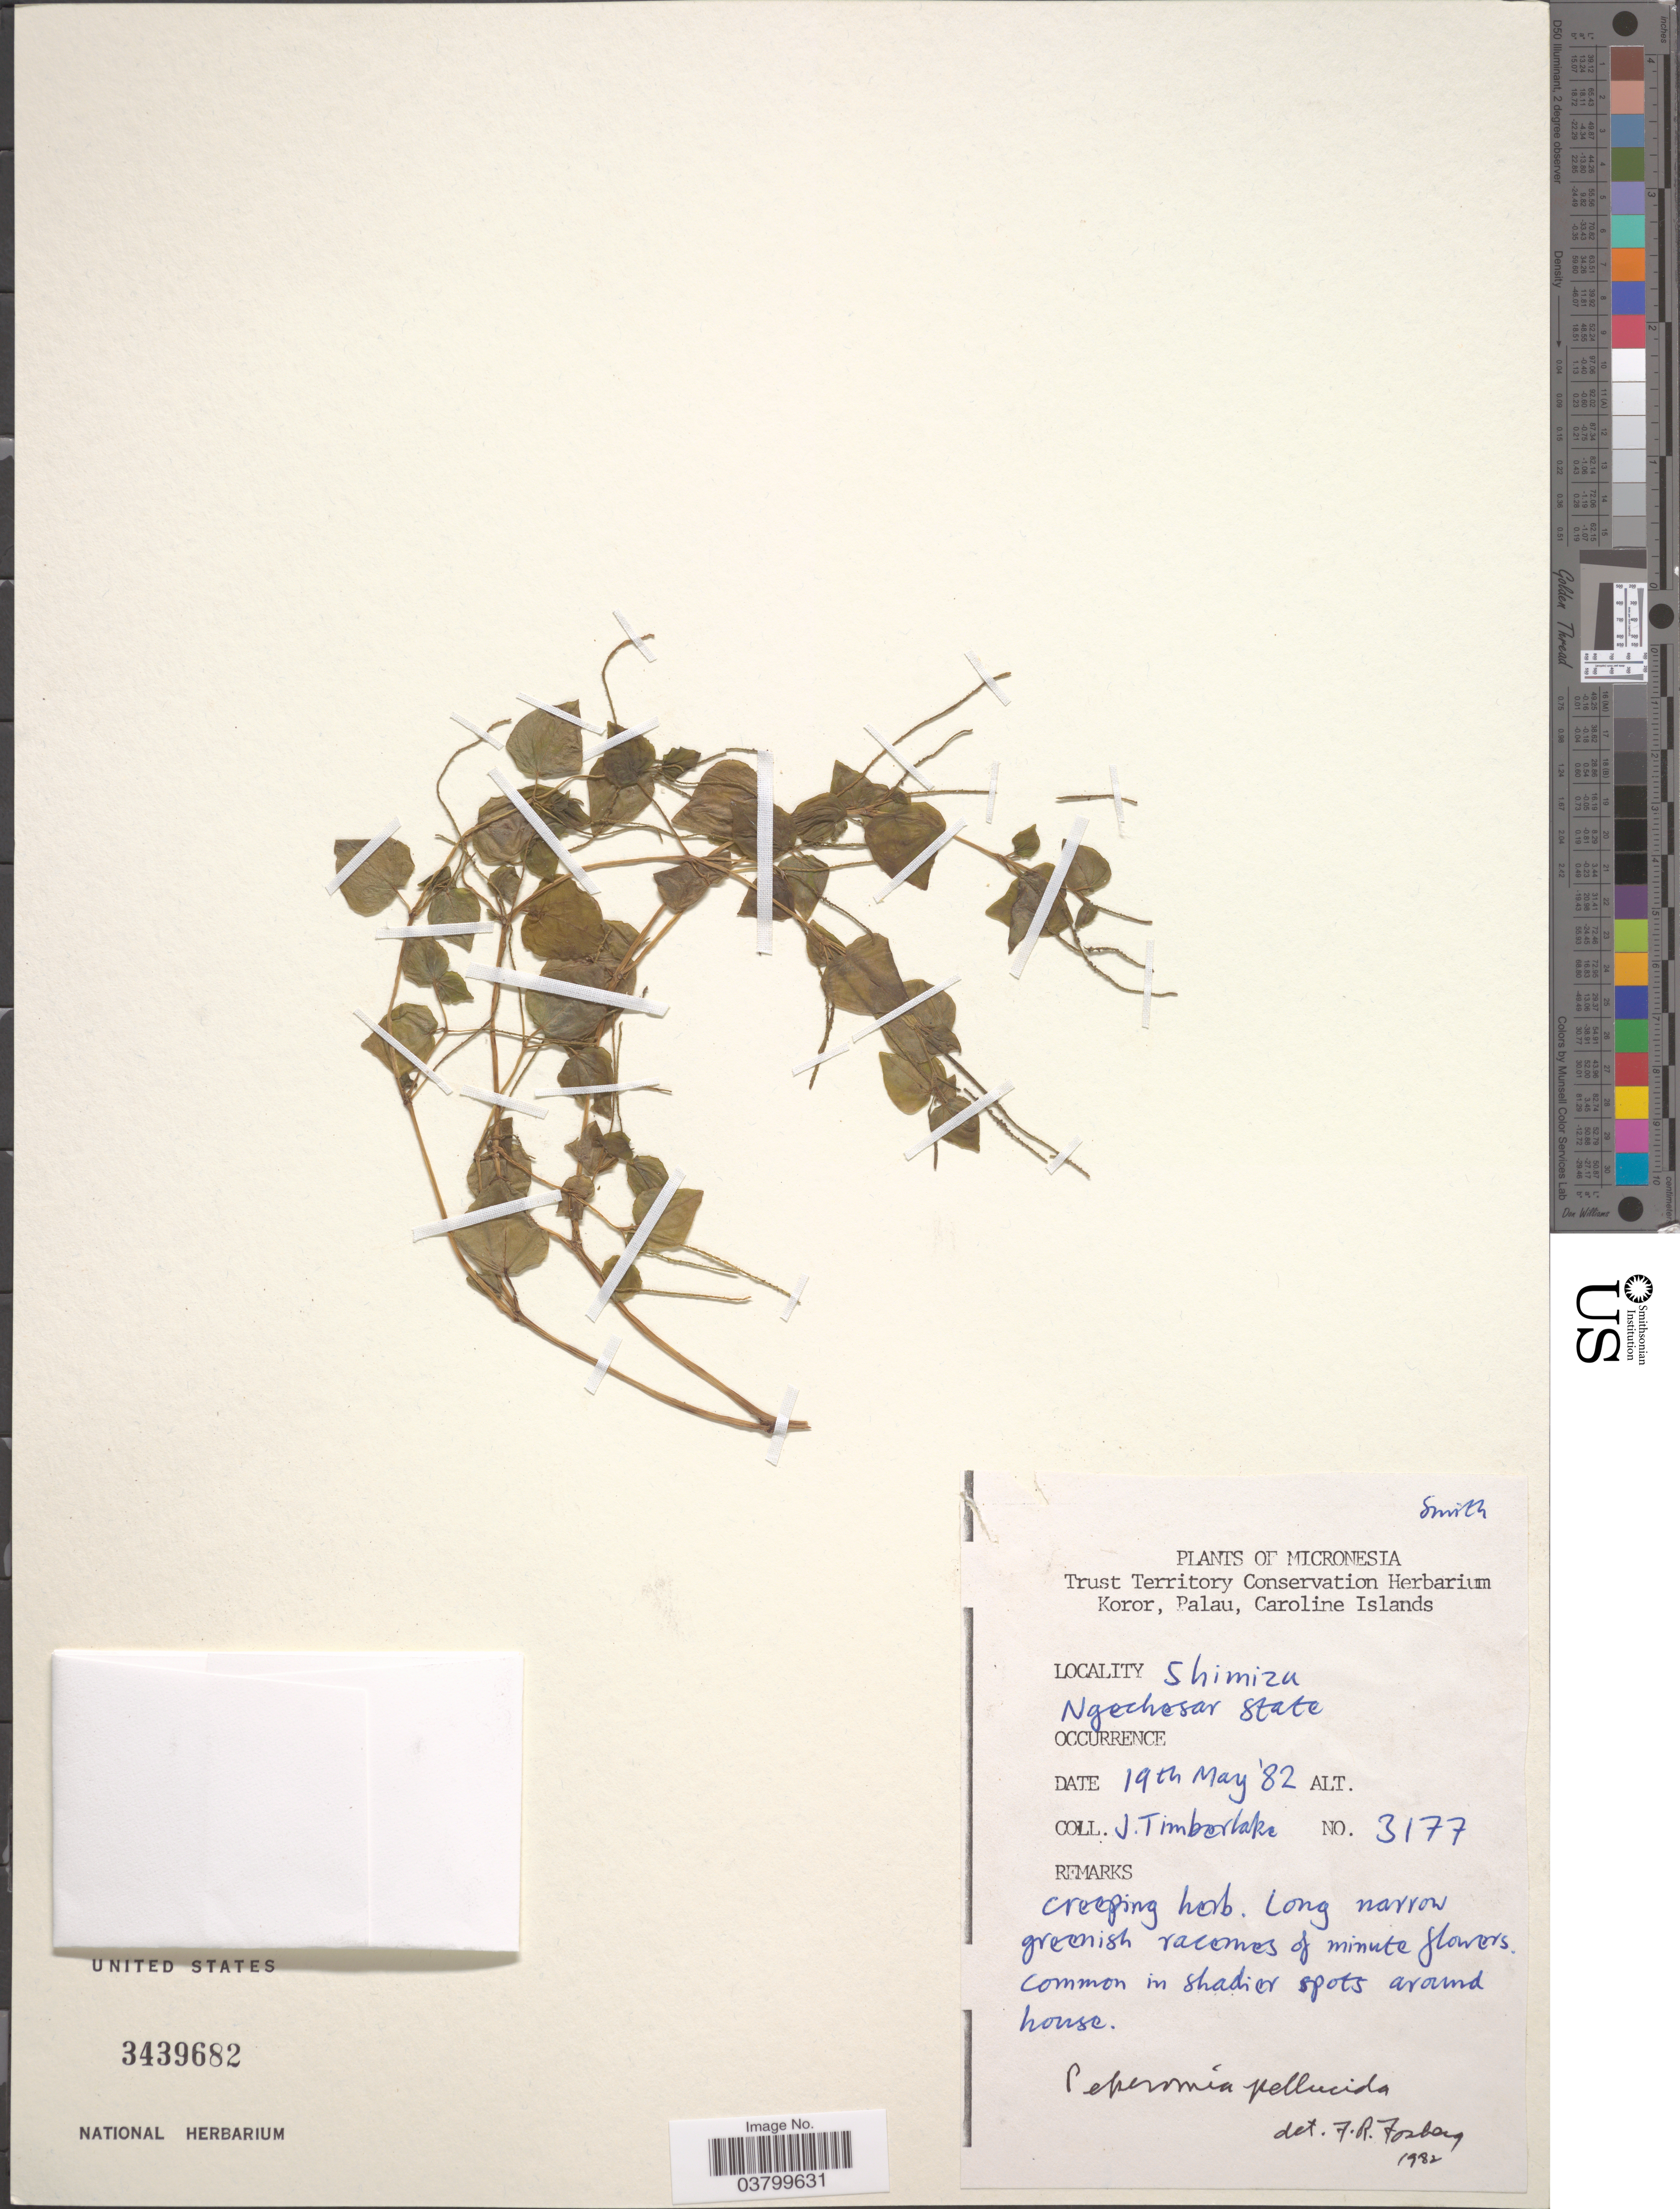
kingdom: Plantae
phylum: Tracheophyta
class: Magnoliopsida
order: Piperales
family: Piperaceae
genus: Peperomia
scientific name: Peperomia pellucida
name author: (L.) Kunth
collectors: J. Timberlake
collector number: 3177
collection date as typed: Transcribed d/m/y: 19/5/82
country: Palau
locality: Koror, Palau, Caroline Islands. Shimizu. Ngechesar State.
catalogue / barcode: US 3439682